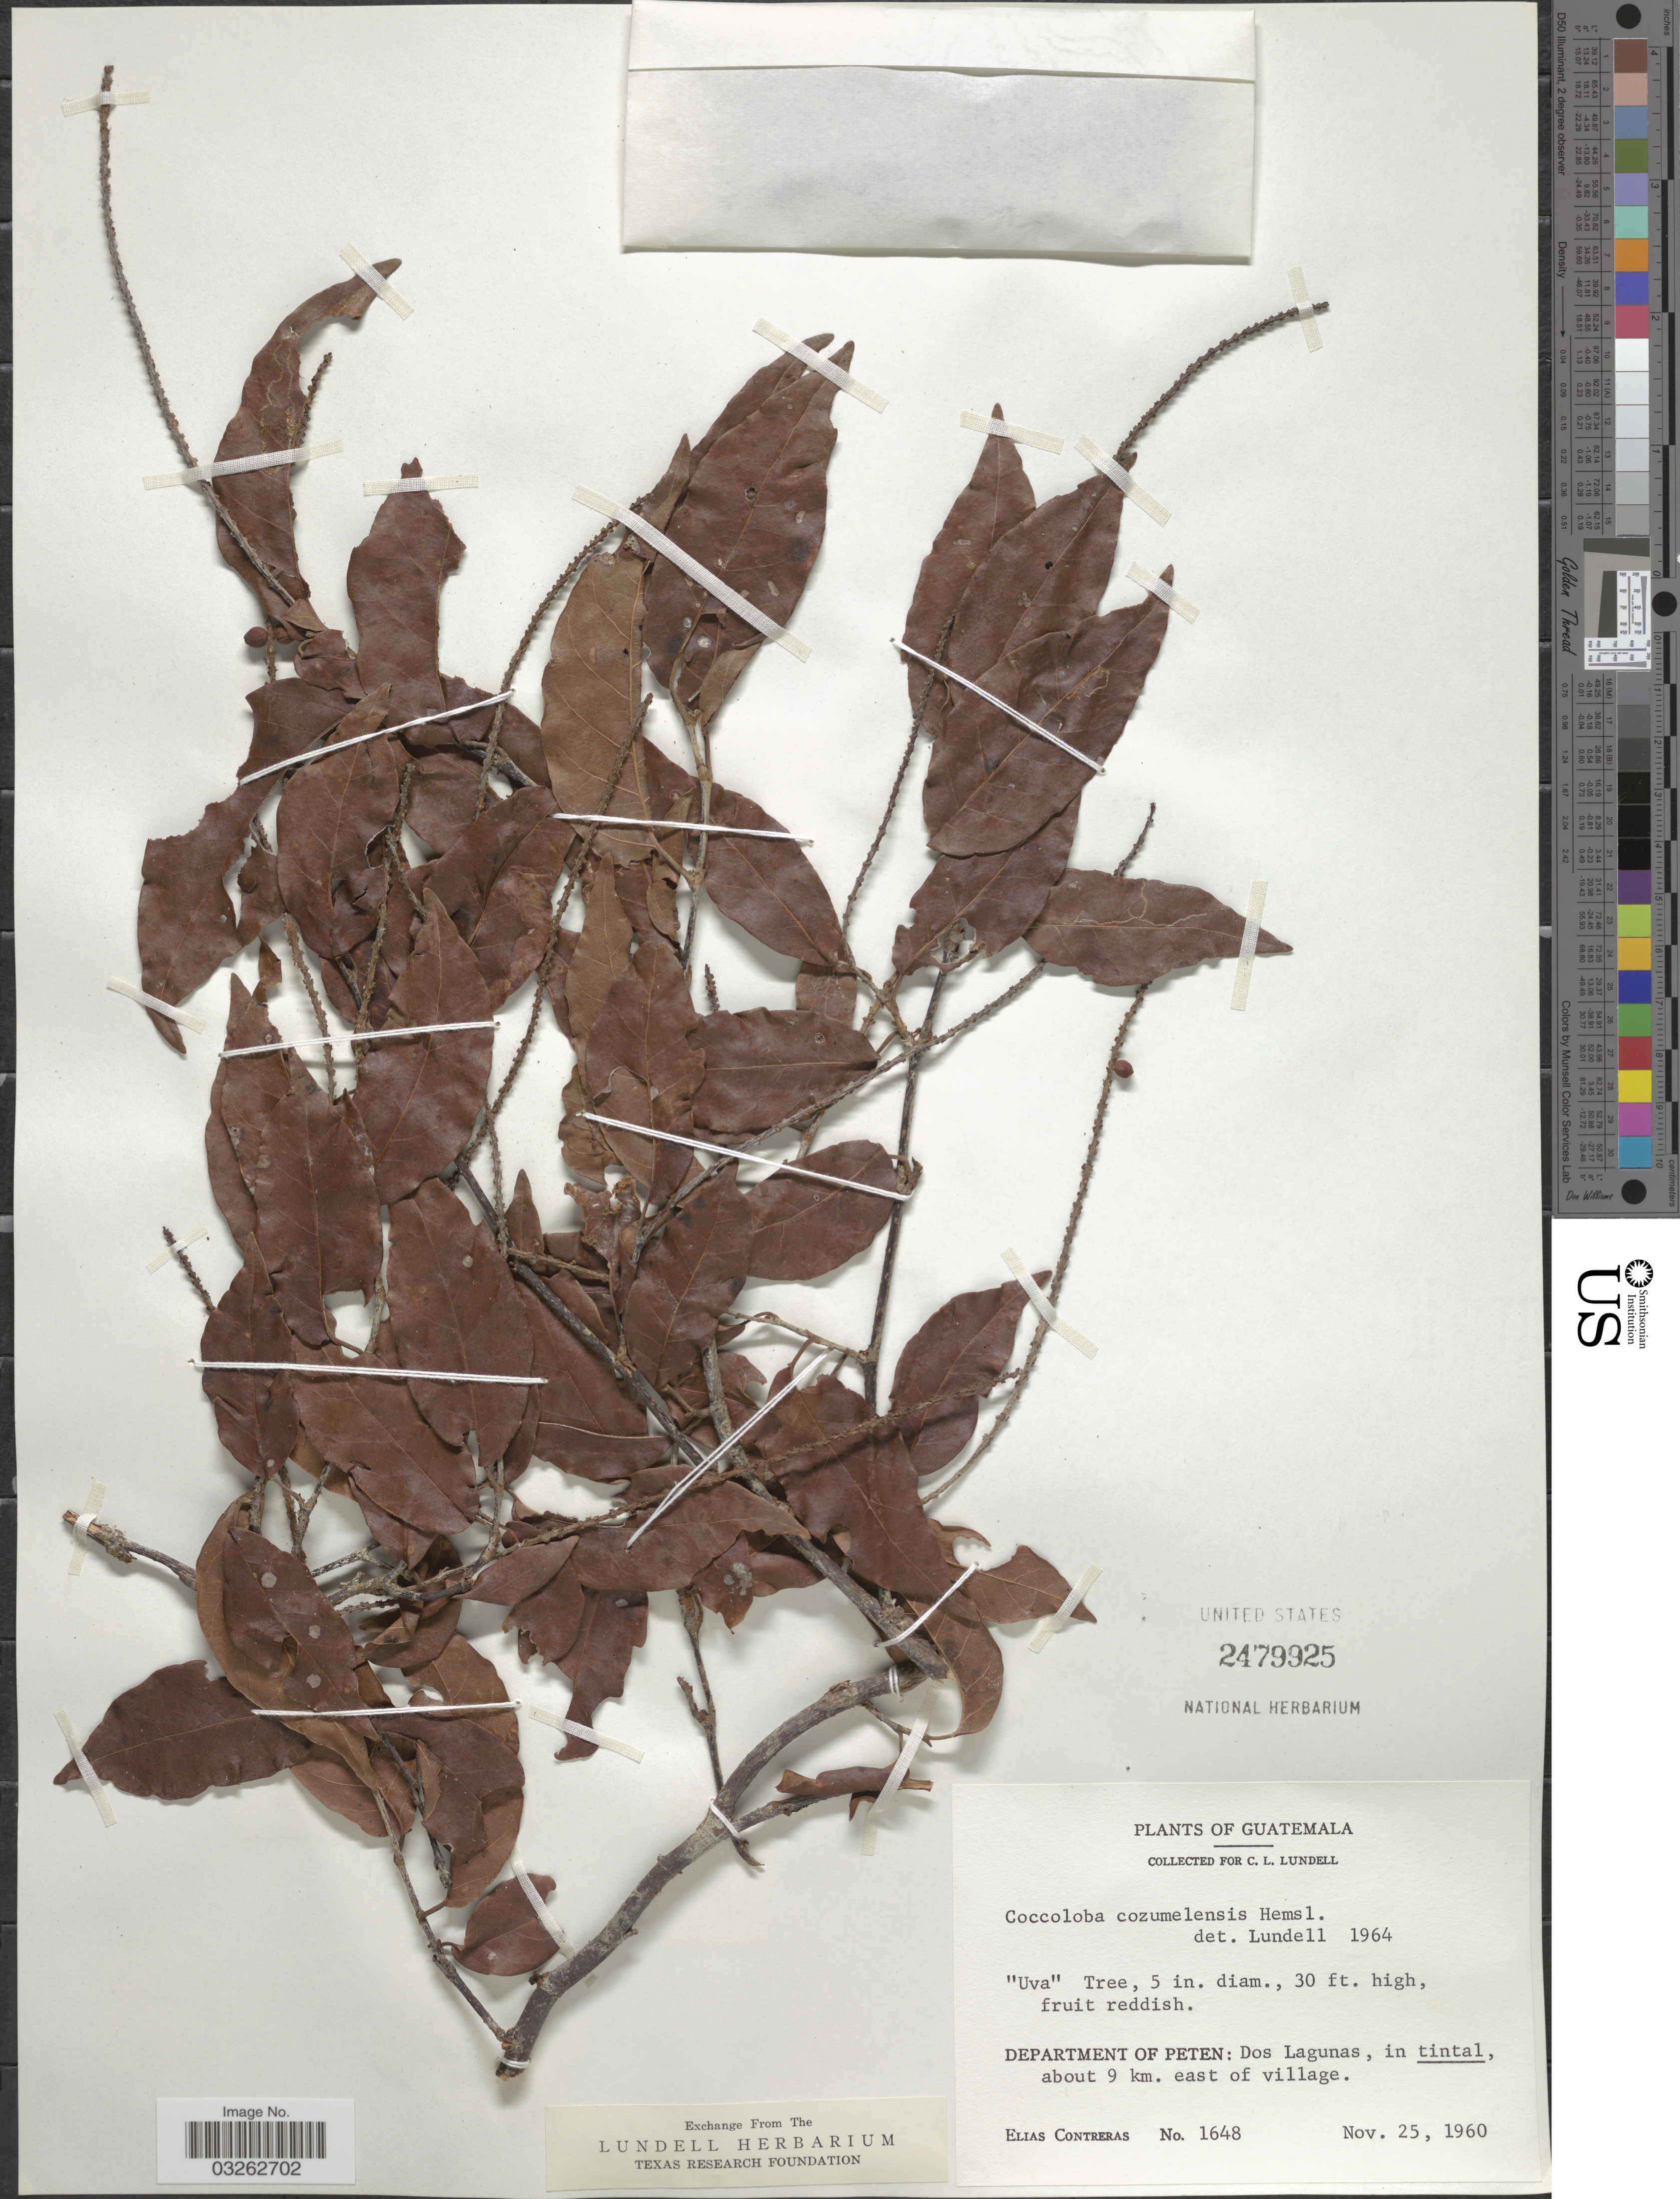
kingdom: Plantae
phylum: Tracheophyta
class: Magnoliopsida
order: Caryophyllales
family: Polygonaceae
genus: Coccoloba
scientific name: Coccoloba cozumelensis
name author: Hemsl.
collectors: E. Contreras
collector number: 1648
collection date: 1960-11-25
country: Guatemala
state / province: El Petén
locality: Department of Peten: Dos Lagunas, in tintal, about 9 km. east of village.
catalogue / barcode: US 2479925